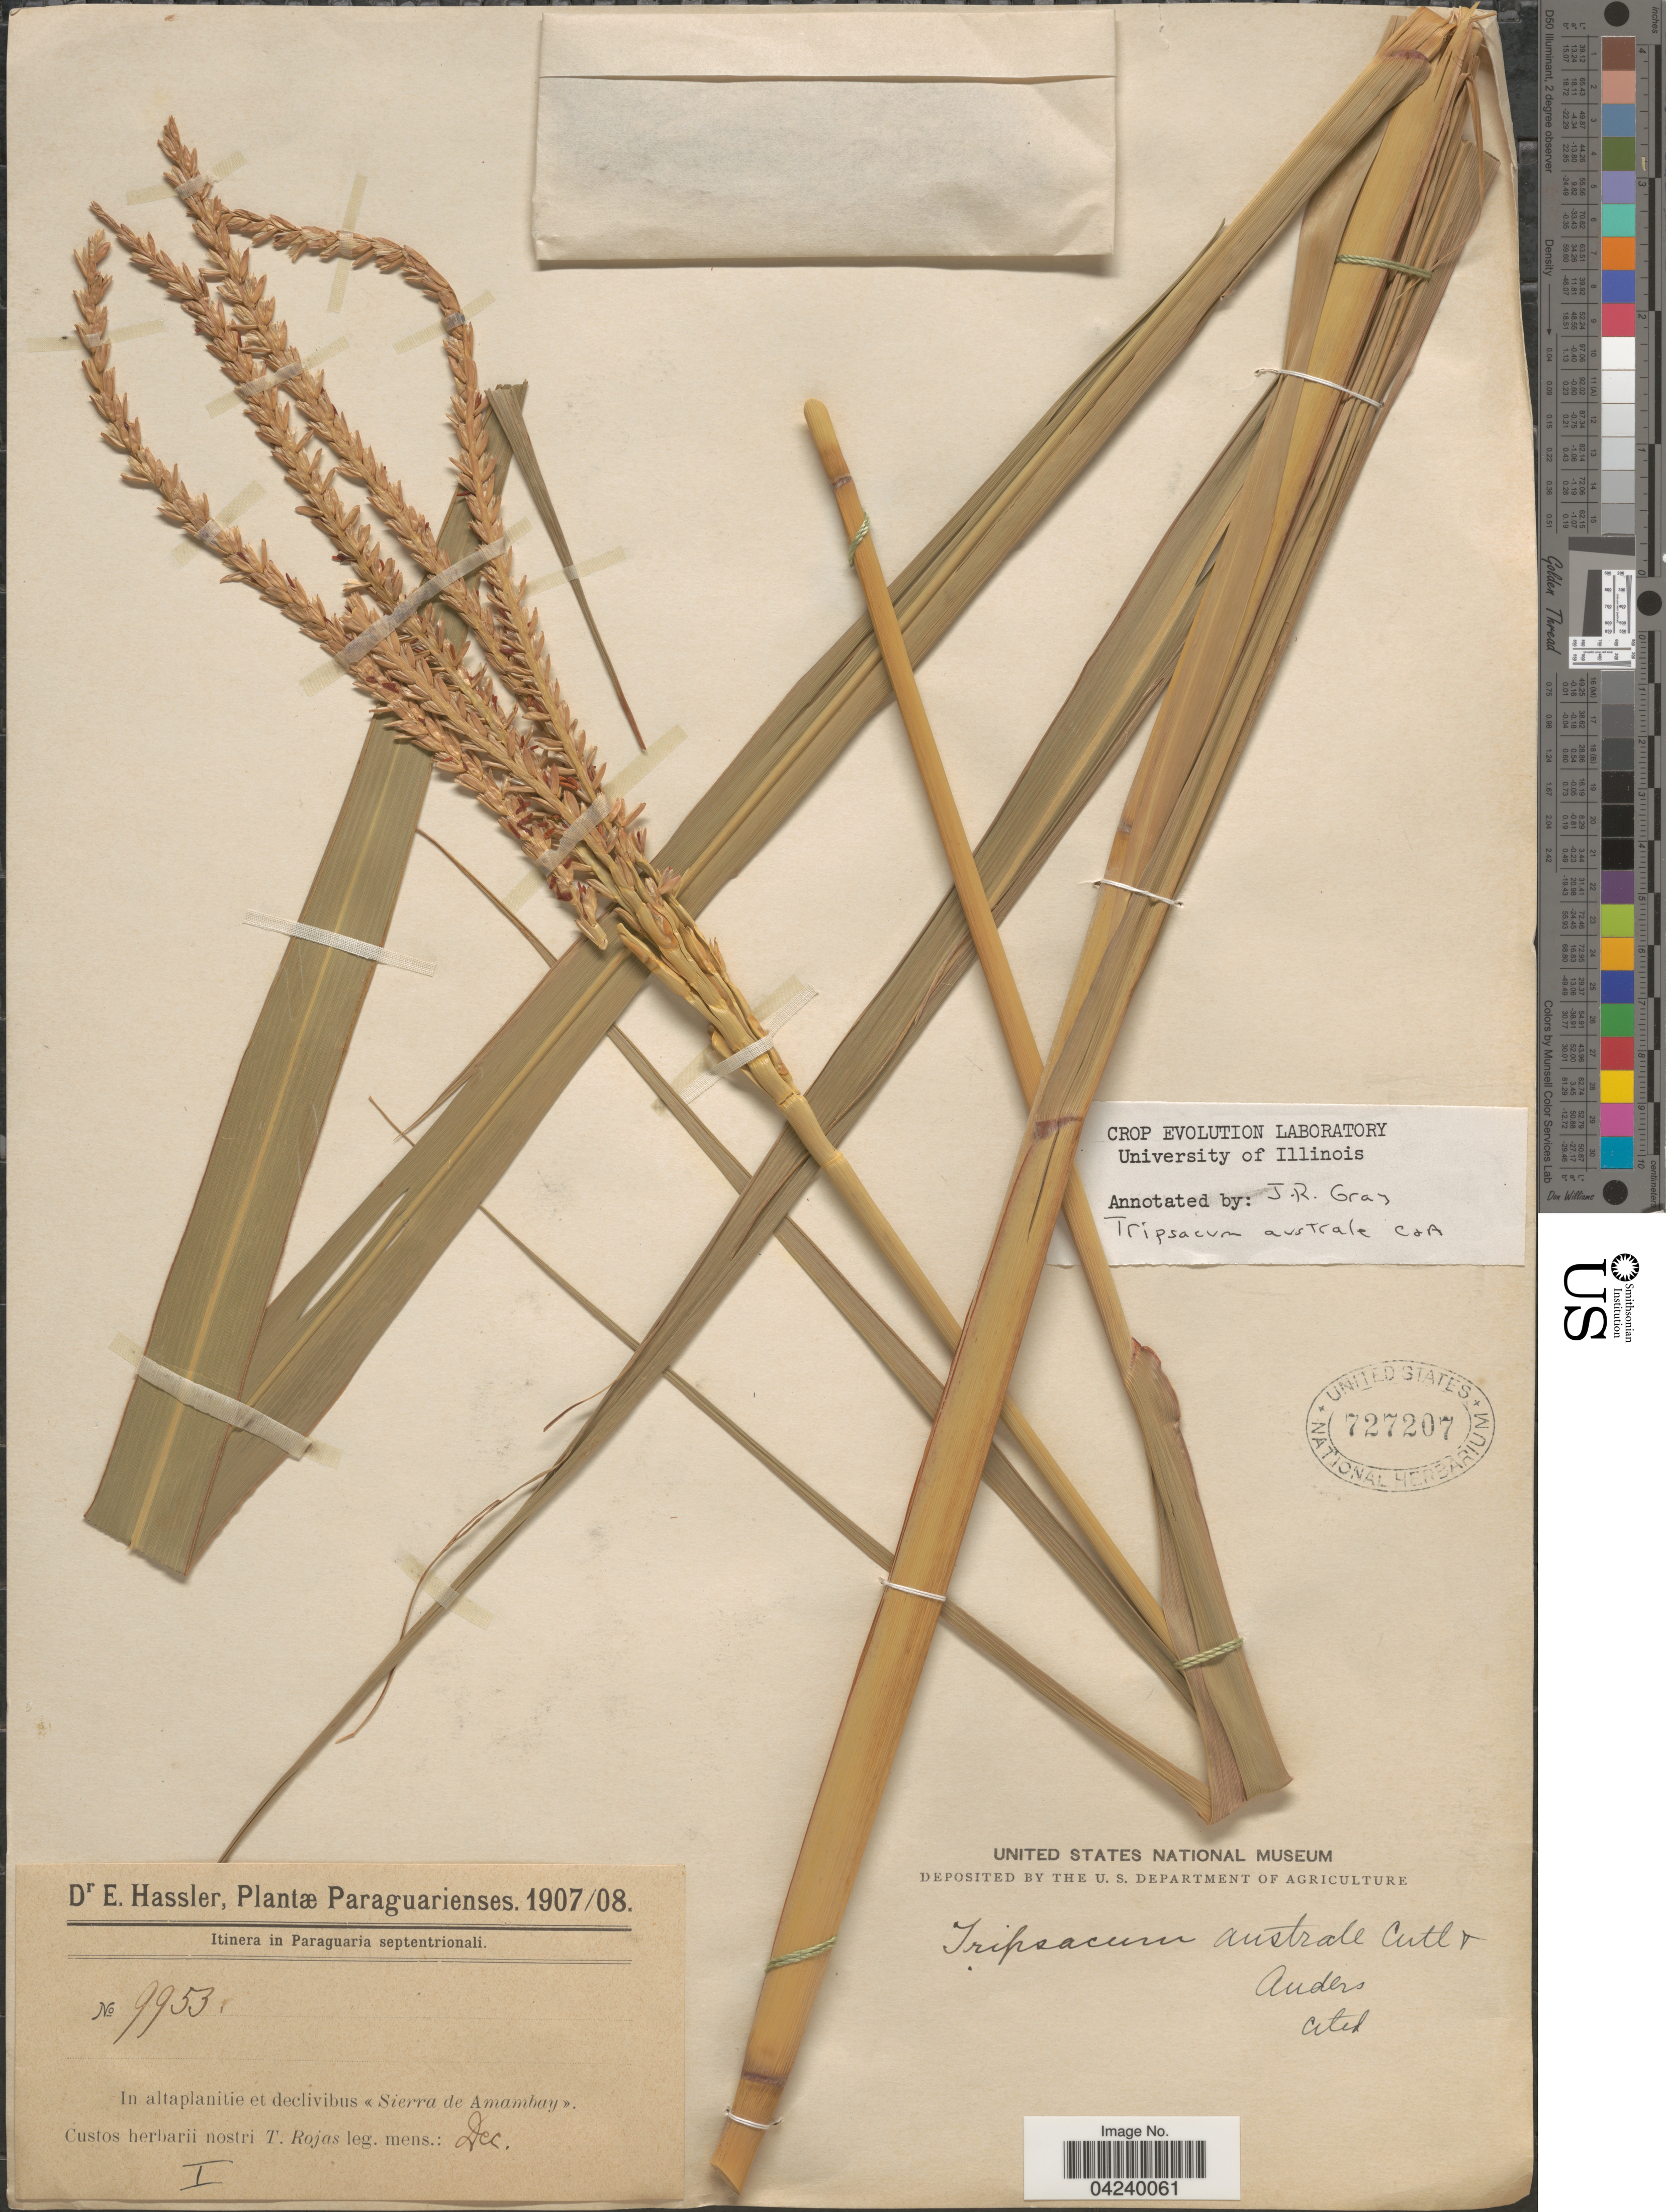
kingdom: Plantae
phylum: Tracheophyta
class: Liliopsida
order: Poales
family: Poaceae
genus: Tripsacum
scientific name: Tripsacum australe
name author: H.C. Cutler & E.S. Anderson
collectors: T. Rojas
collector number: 9953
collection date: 1907-12/1908-12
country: Paraguay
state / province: Paraguari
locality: Itinera in Paraguaria septentrionali. In altaplanitie et declivibus «Sierra de Amambay».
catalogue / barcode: US 727207